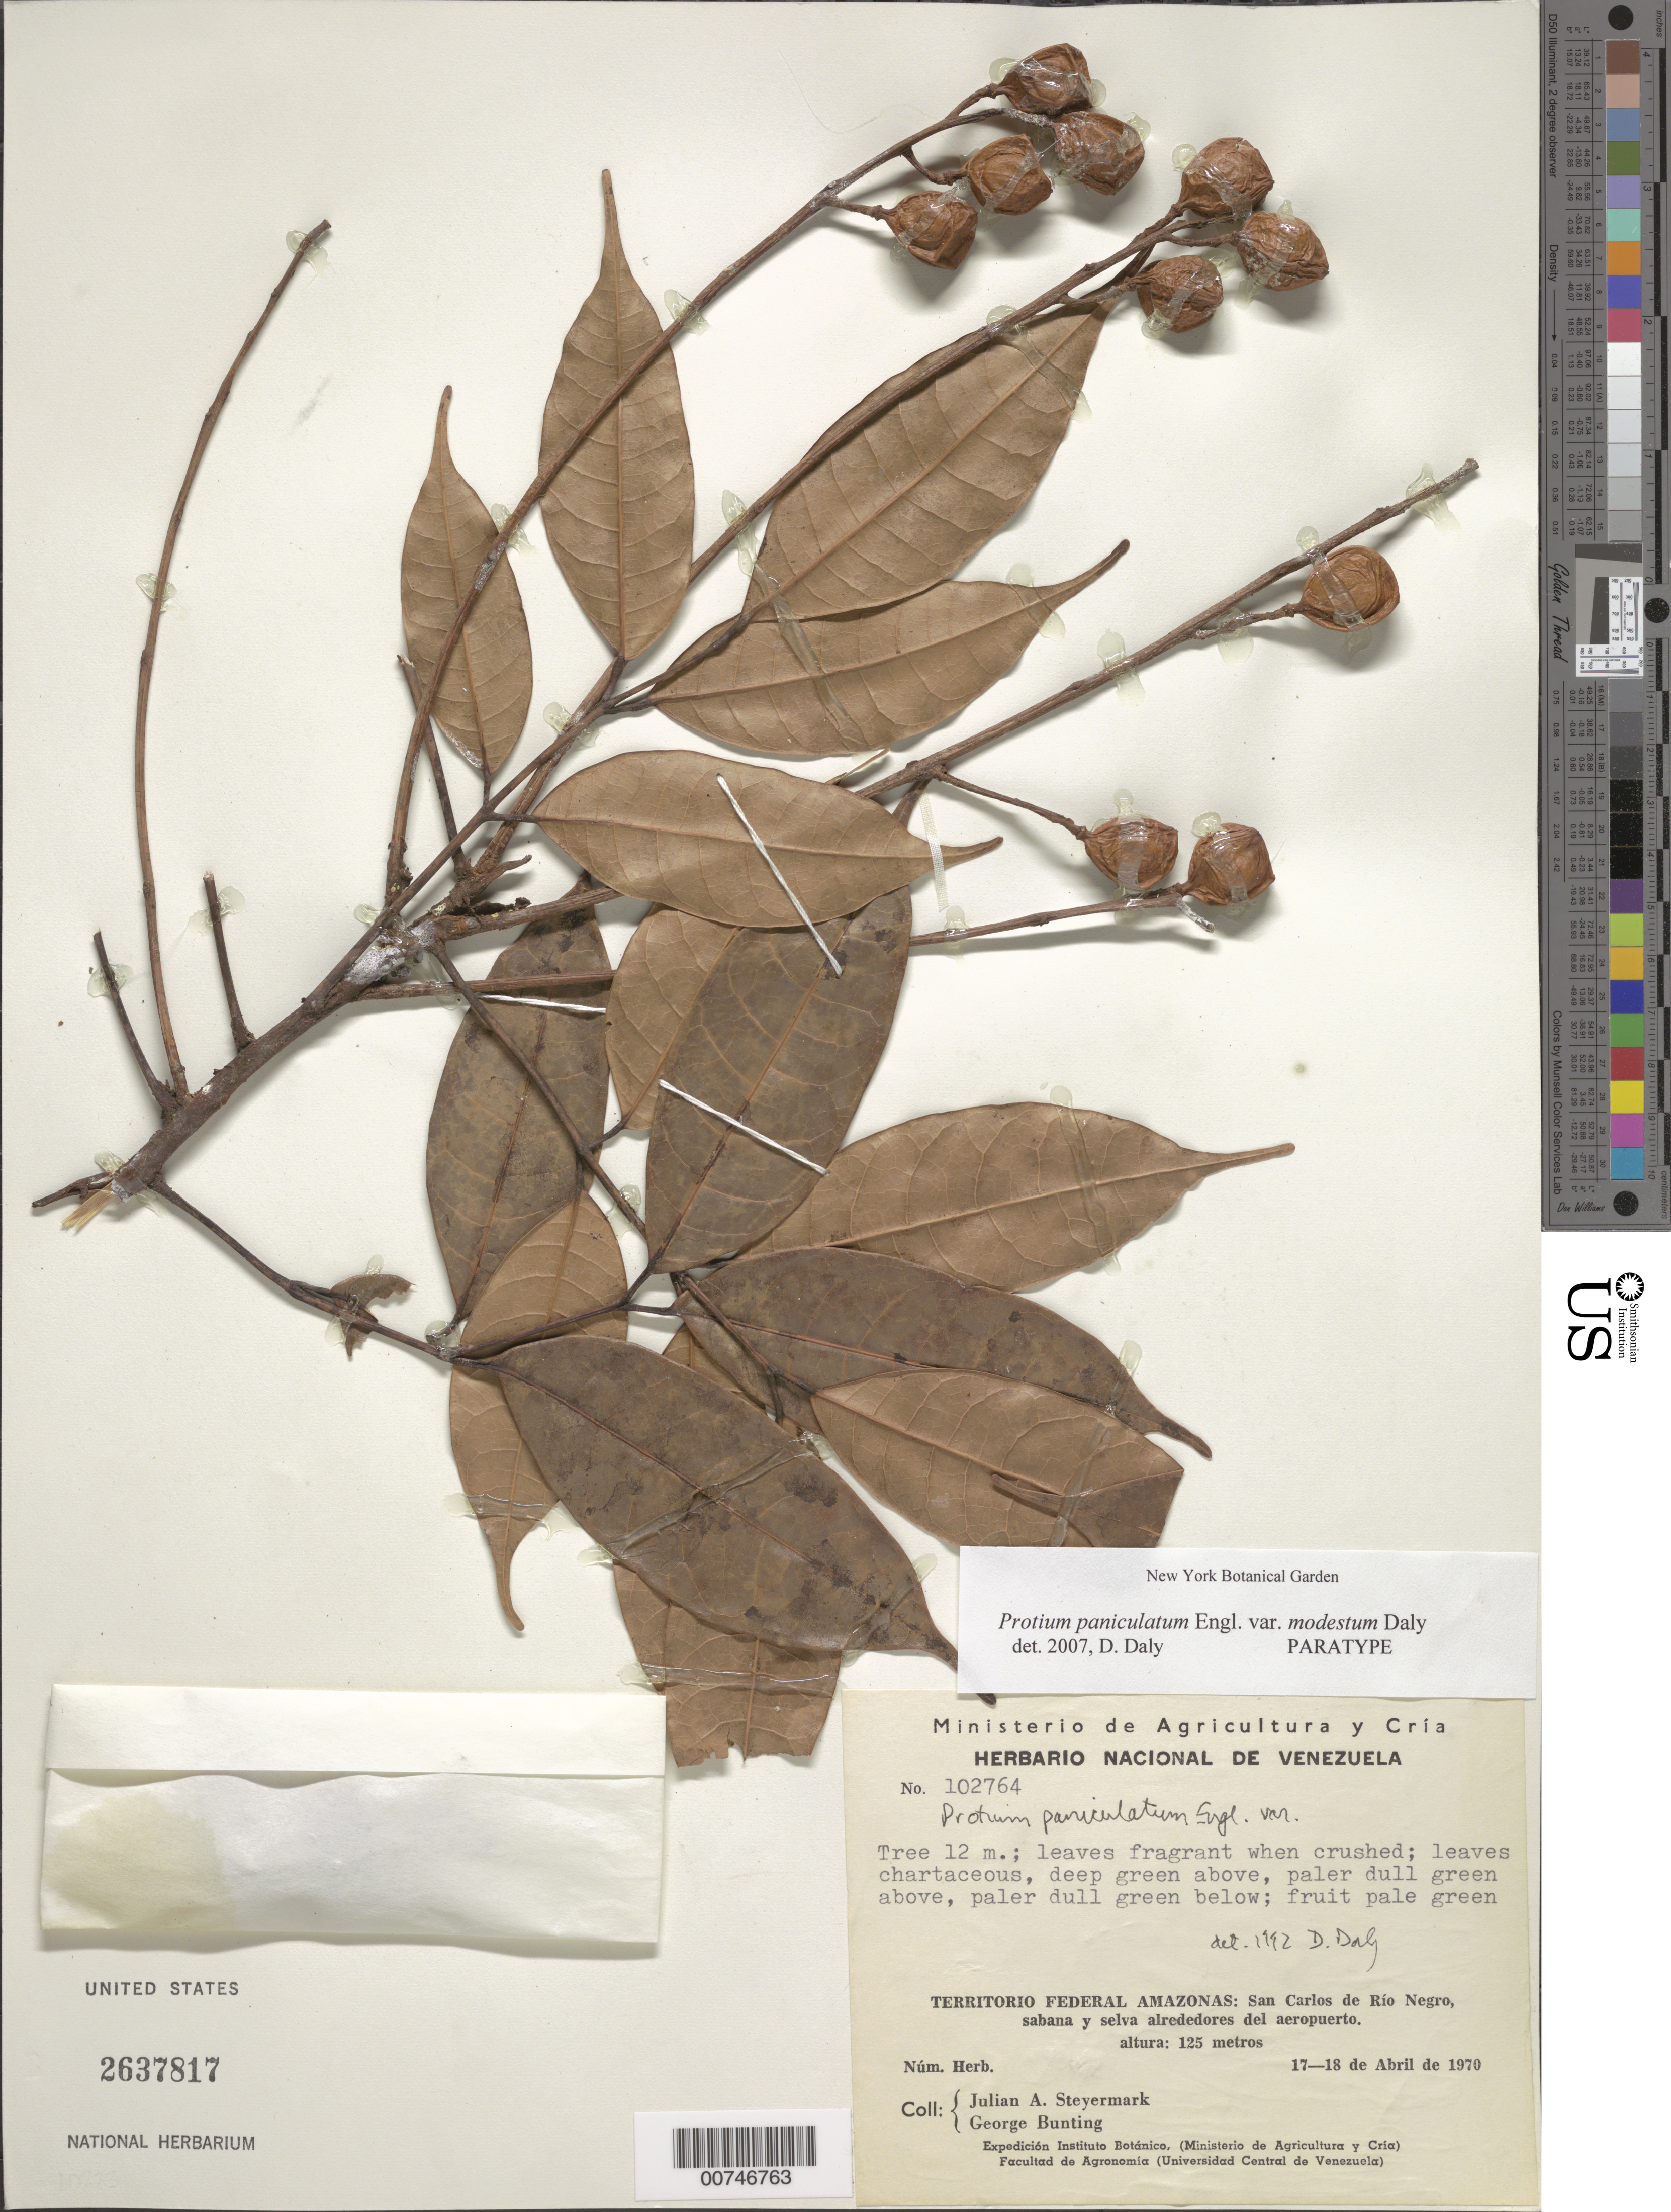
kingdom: Plantae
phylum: Tracheophyta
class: Magnoliopsida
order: Sapindales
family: Burseraceae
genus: Protium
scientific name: Protium paniculatum var. modestum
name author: Daly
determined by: Daly, D. C.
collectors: J. Steyermark & G. S. Bunting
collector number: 102764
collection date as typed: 17-Apr-70 to 18-Apr-70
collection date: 1970-04-17/1970-04-18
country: Venezuela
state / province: Amazonas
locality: San Carlos de Río Negro, alrededores del aeropuerto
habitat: Savanna and forest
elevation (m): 125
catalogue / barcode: US 2637817